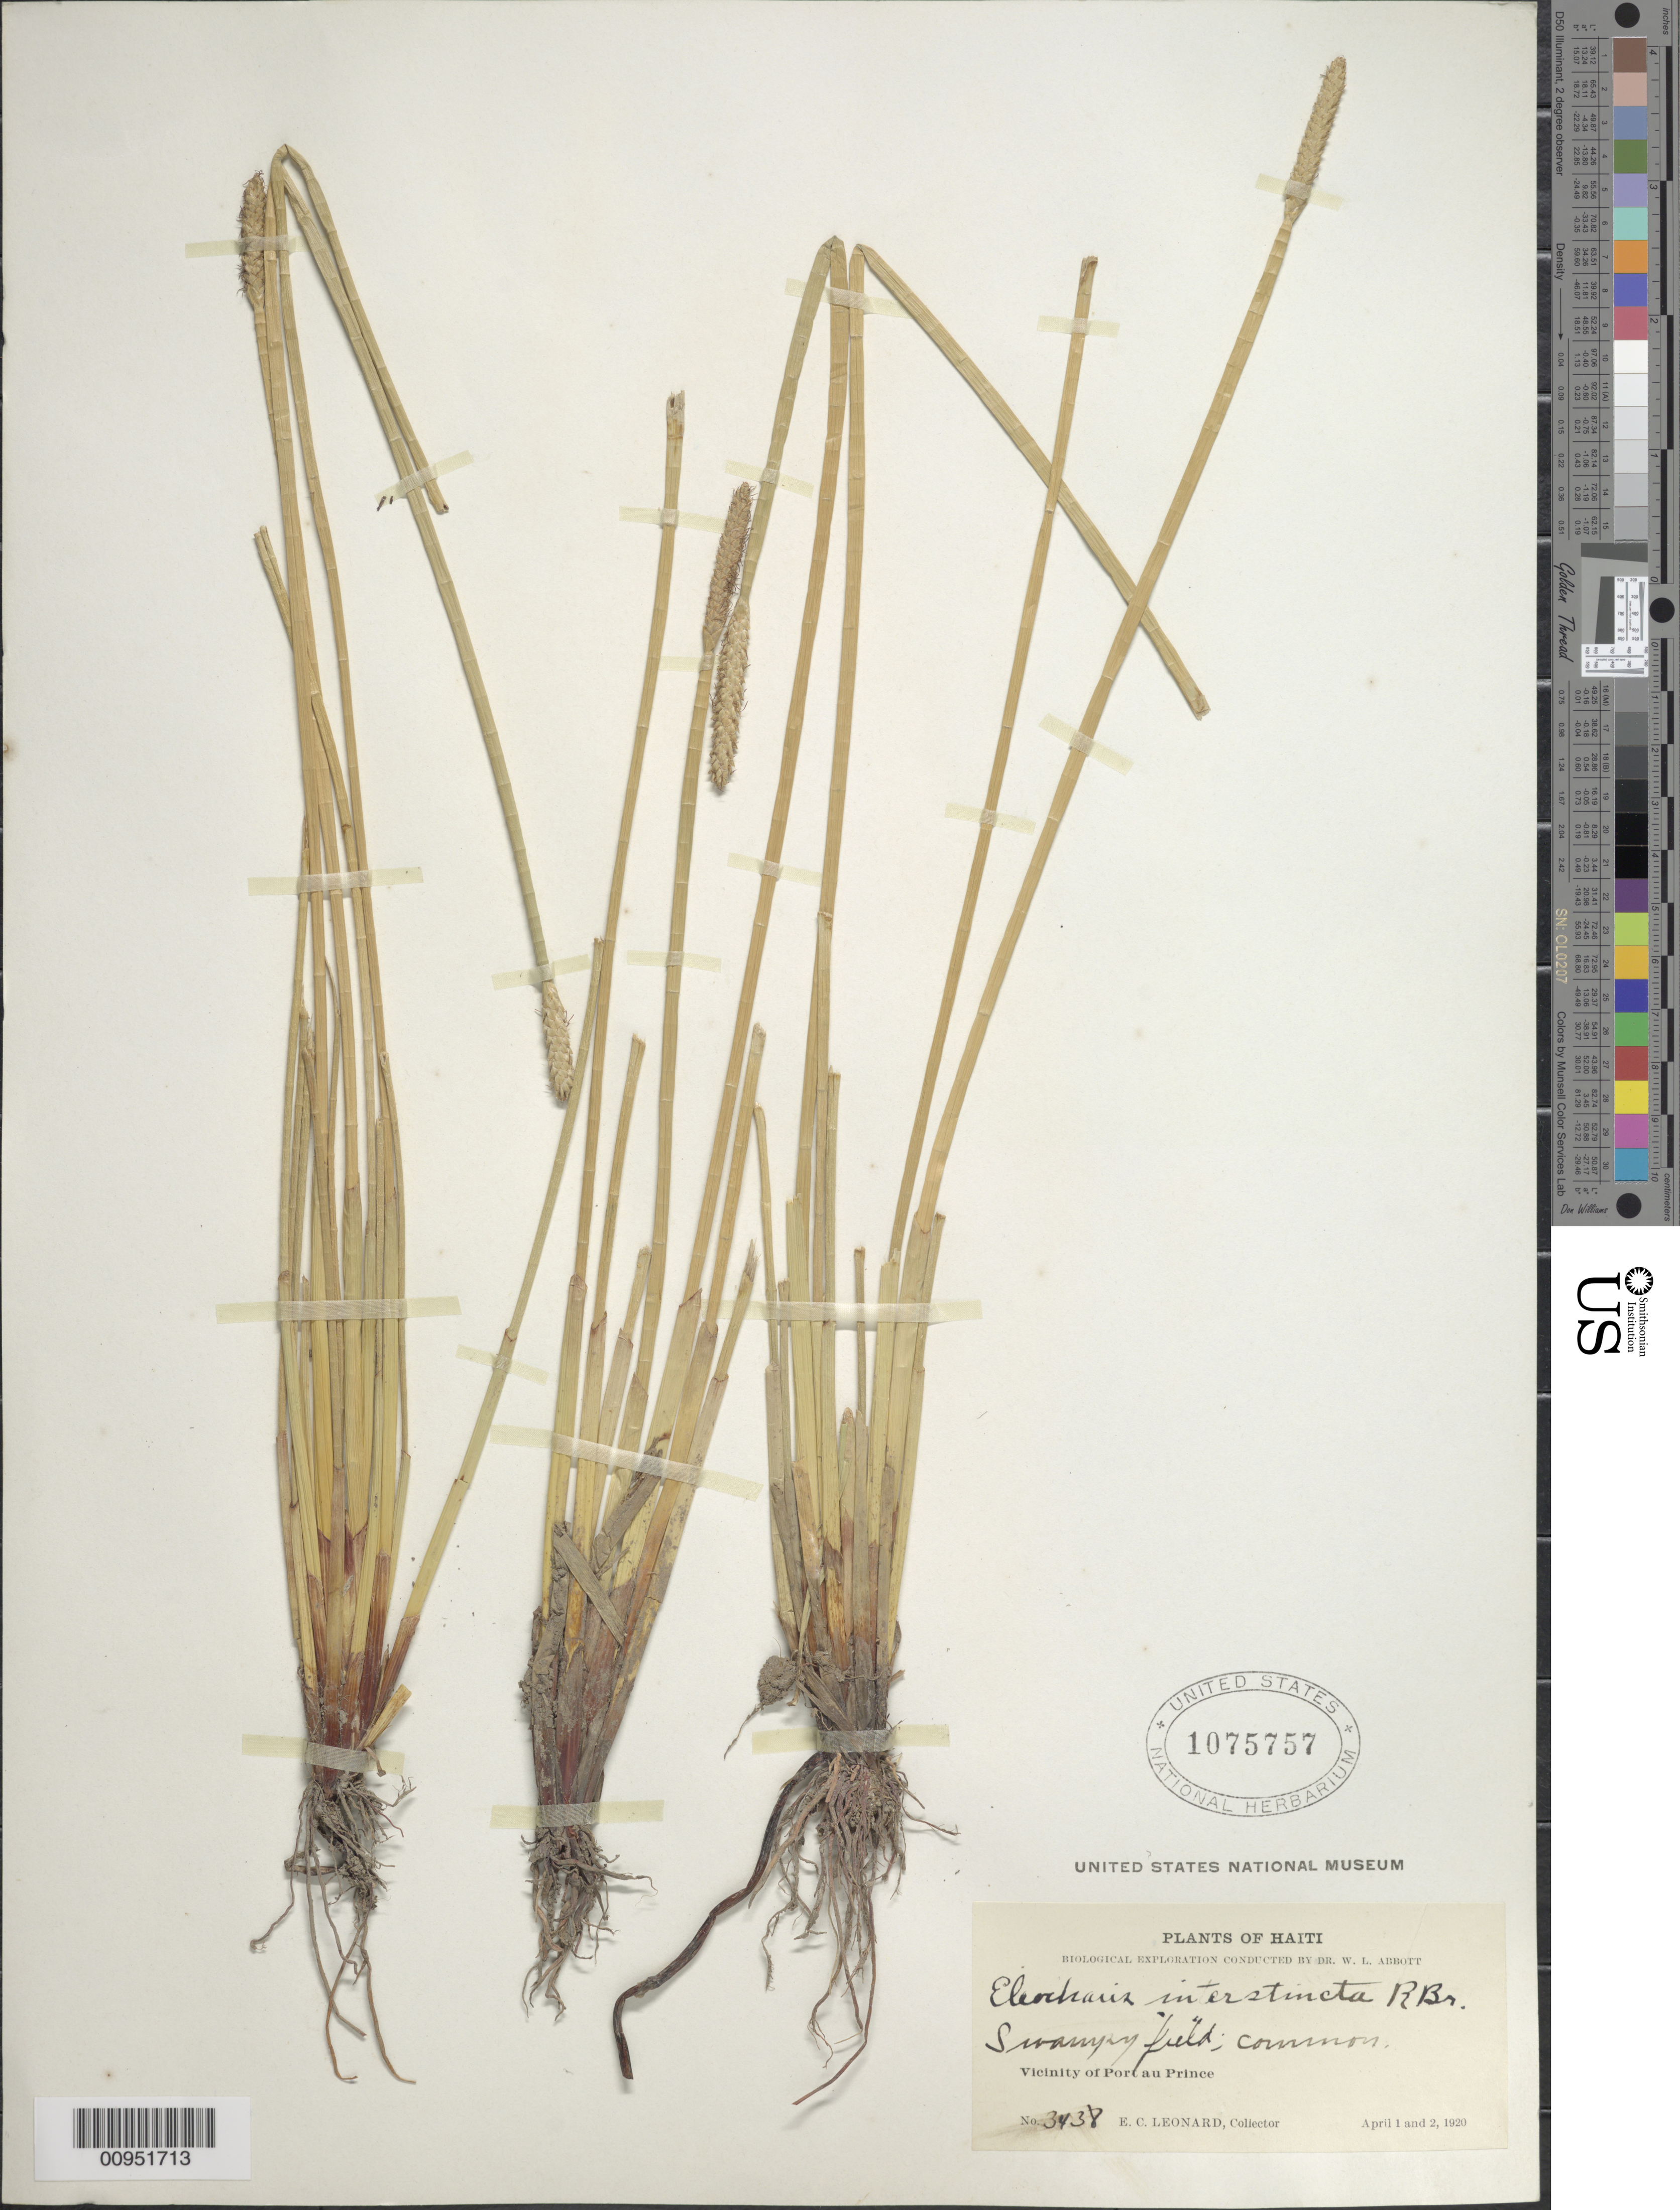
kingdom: Plantae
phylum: Tracheophyta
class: Liliopsida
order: Poales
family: Cyperaceae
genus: Eleocharis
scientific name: Eleocharis interstincta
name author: (Vahl) Roem. & Schult.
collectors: E. C. Leonard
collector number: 3438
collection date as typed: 01 Apr 1920 and 02 Apr 1920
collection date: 1920-04-01,1920-04-02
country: Haiti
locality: Vicinity of Port au Prince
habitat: Swampy field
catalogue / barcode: US 1075757